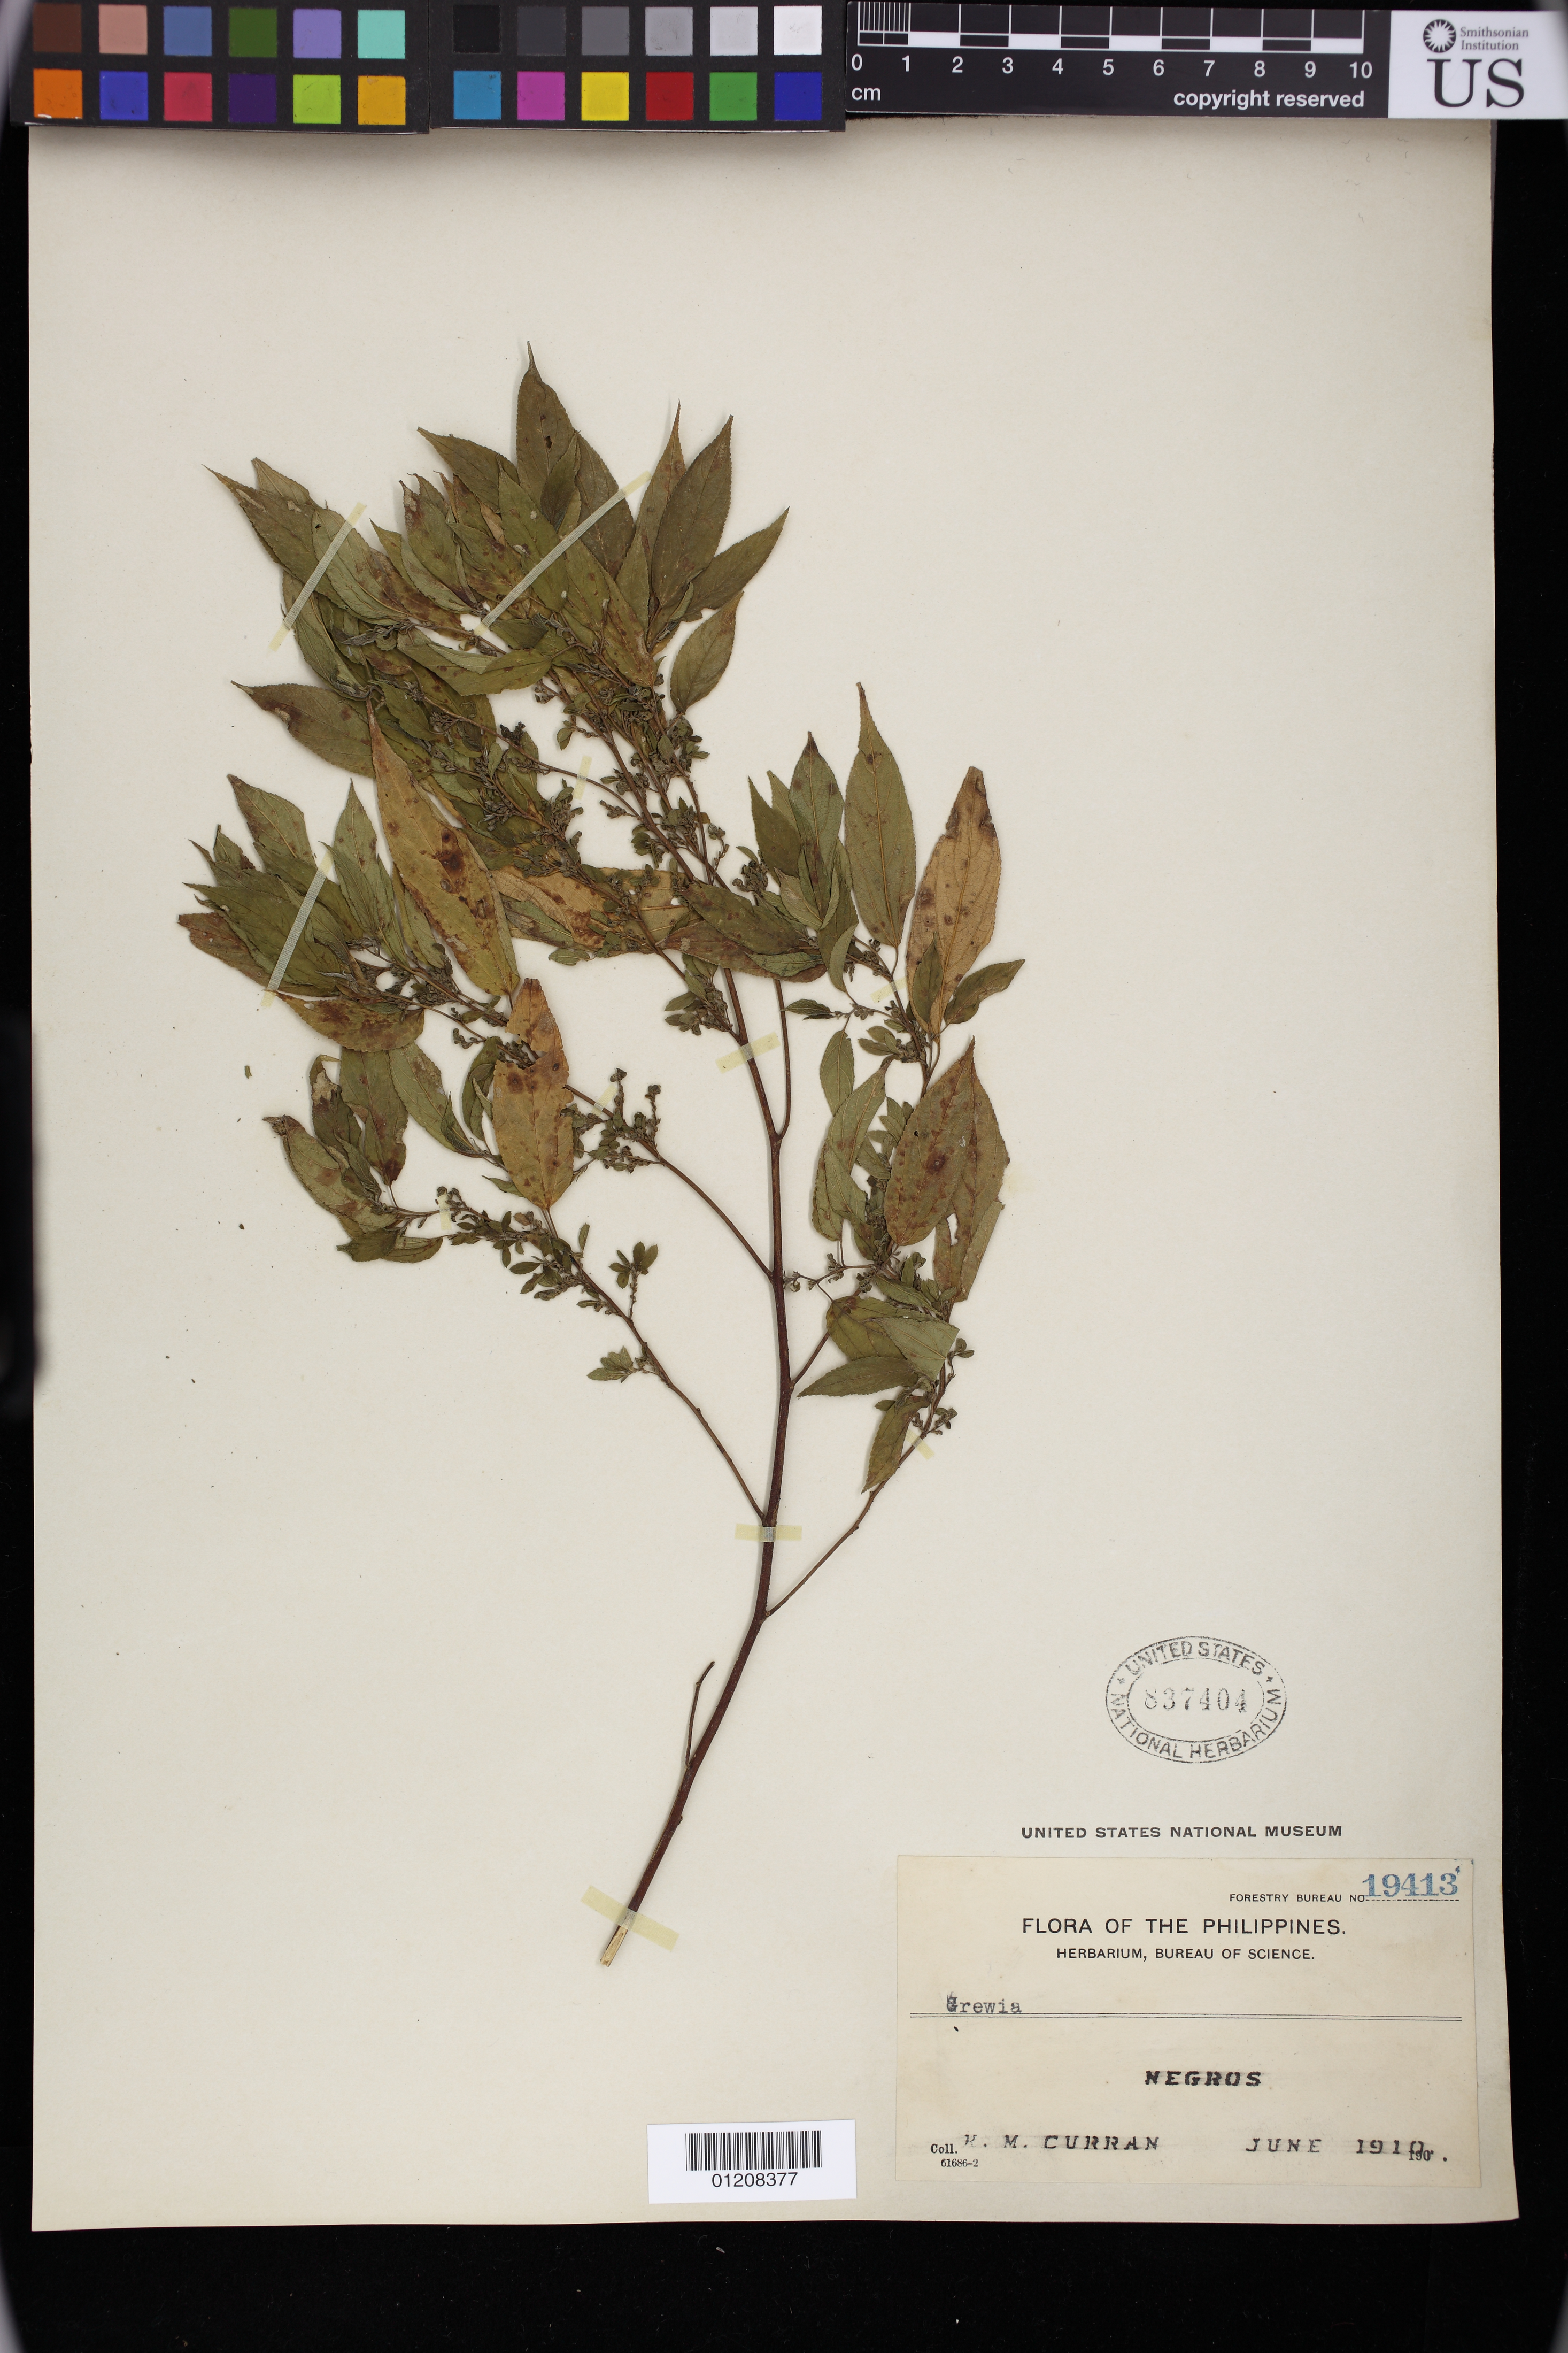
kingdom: Plantae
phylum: Tracheophyta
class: Magnoliopsida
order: Malvales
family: Malvaceae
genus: Grewia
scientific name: Grewia sp.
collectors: H. M. Curran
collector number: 61686-2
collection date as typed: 1910-06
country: Philippines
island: Negros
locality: Negros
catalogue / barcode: US 837404